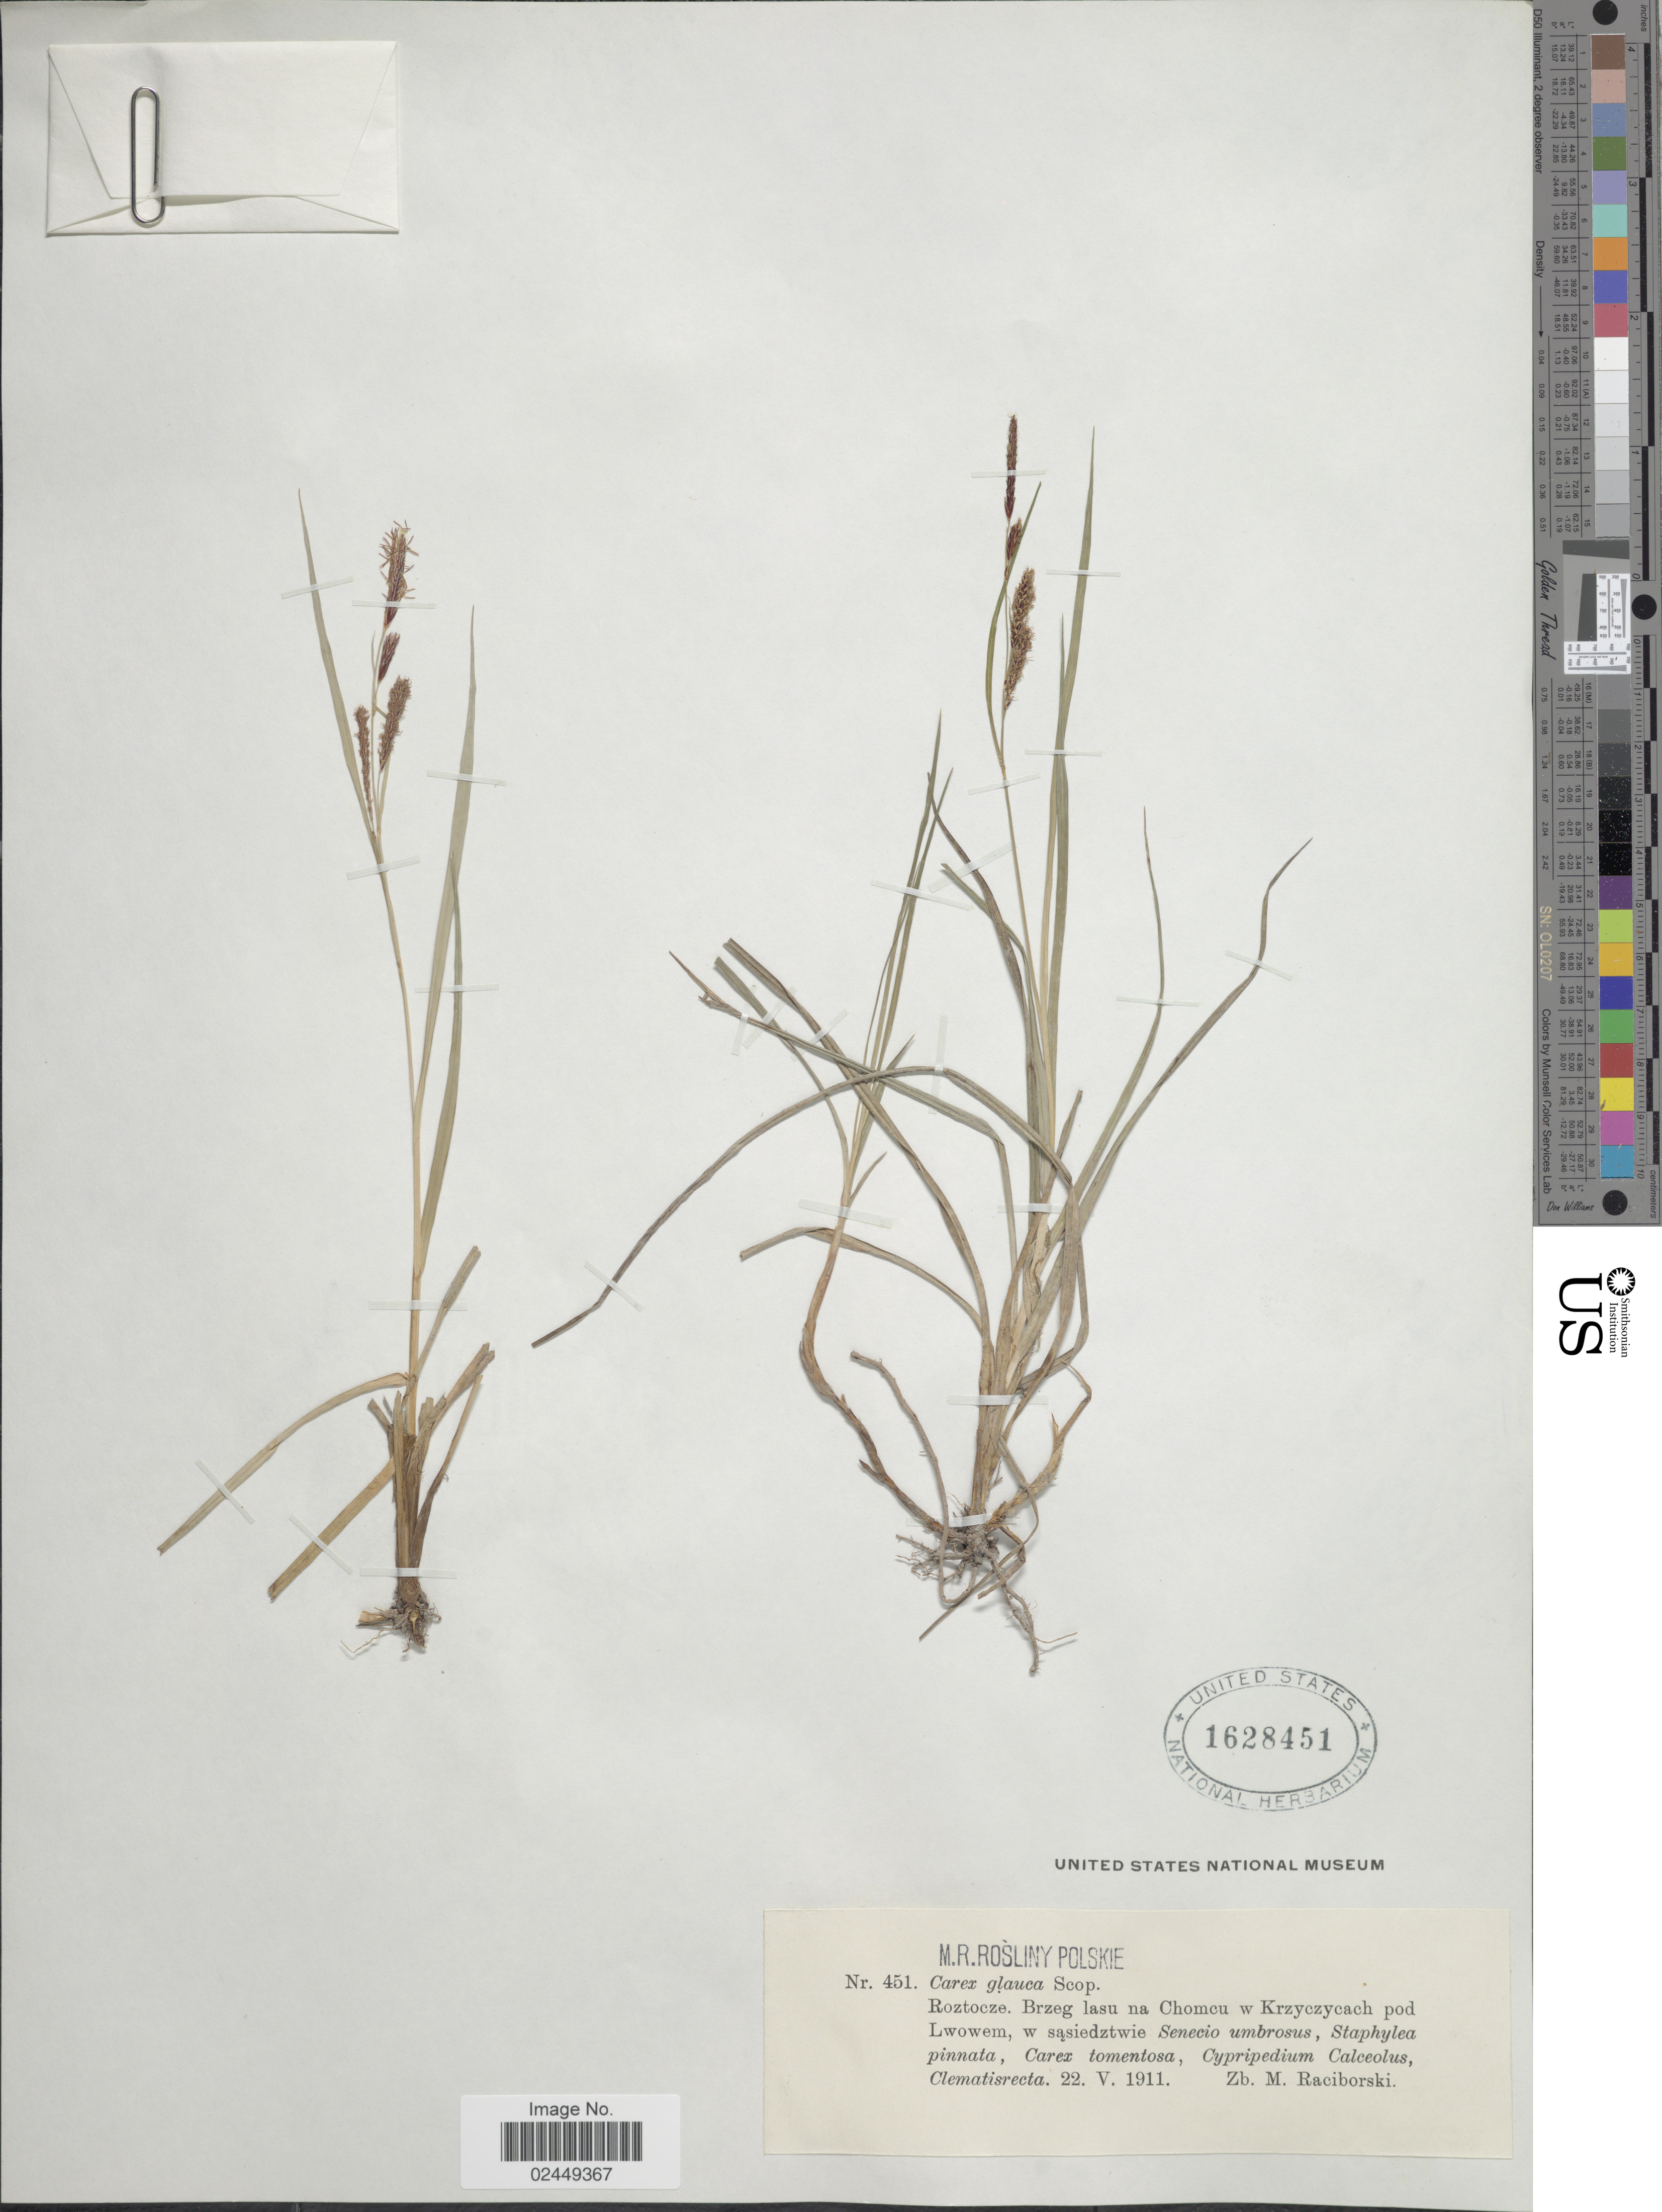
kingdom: Plantae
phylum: Tracheophyta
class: Liliopsida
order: Poales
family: Cyperaceae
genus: Carex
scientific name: Carex flacca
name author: Schreb.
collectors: Z. Raciborski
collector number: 451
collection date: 1911-05-22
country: Poland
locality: Roztocze, Brezeg lasu na Chomcu w Krzyczycach pod Lwowem, Polskie [unsure placement]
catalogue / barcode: US 1628451